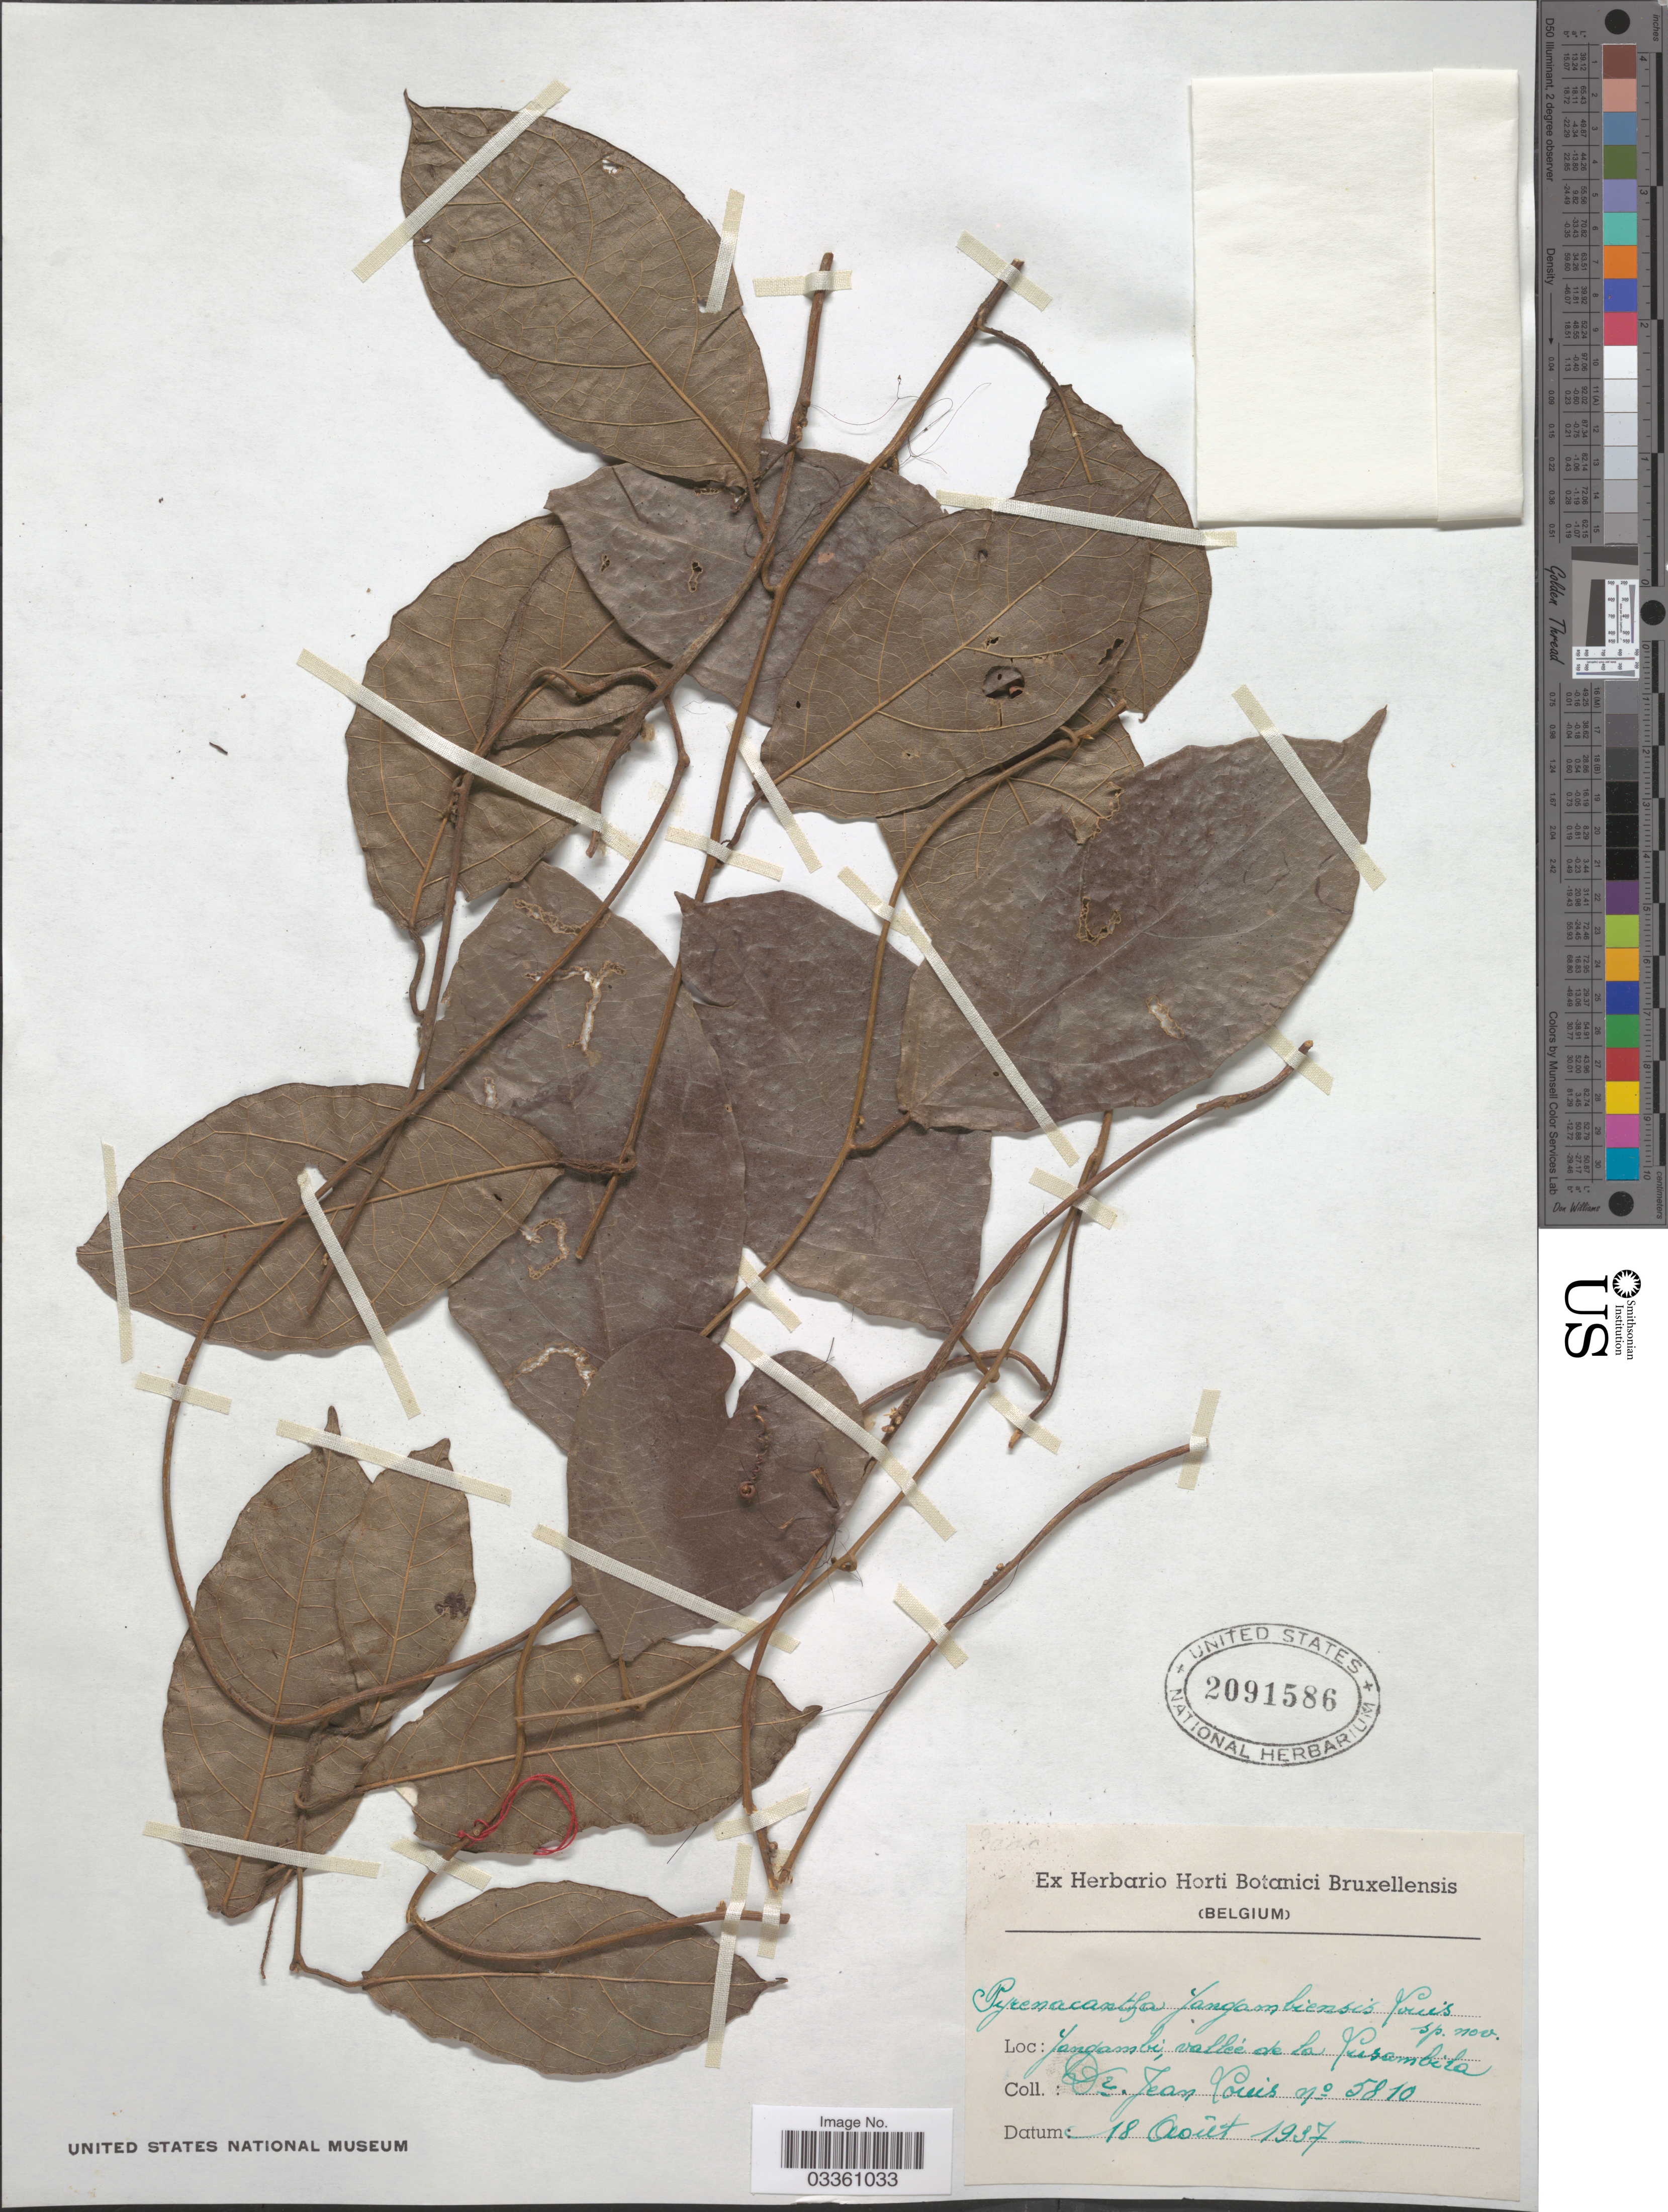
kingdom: Plantae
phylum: Tracheophyta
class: Magnoliopsida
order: Icacinales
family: Icacinaceae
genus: Pyrenacantha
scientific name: Pyrenacantha yangambiensis Louis sp. nov. ined.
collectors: J. Louis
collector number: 5810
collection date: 1937-08-18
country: Congo, Democratic Republic of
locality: Yangambee, valleé de la Lusambila.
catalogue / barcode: US 2091586